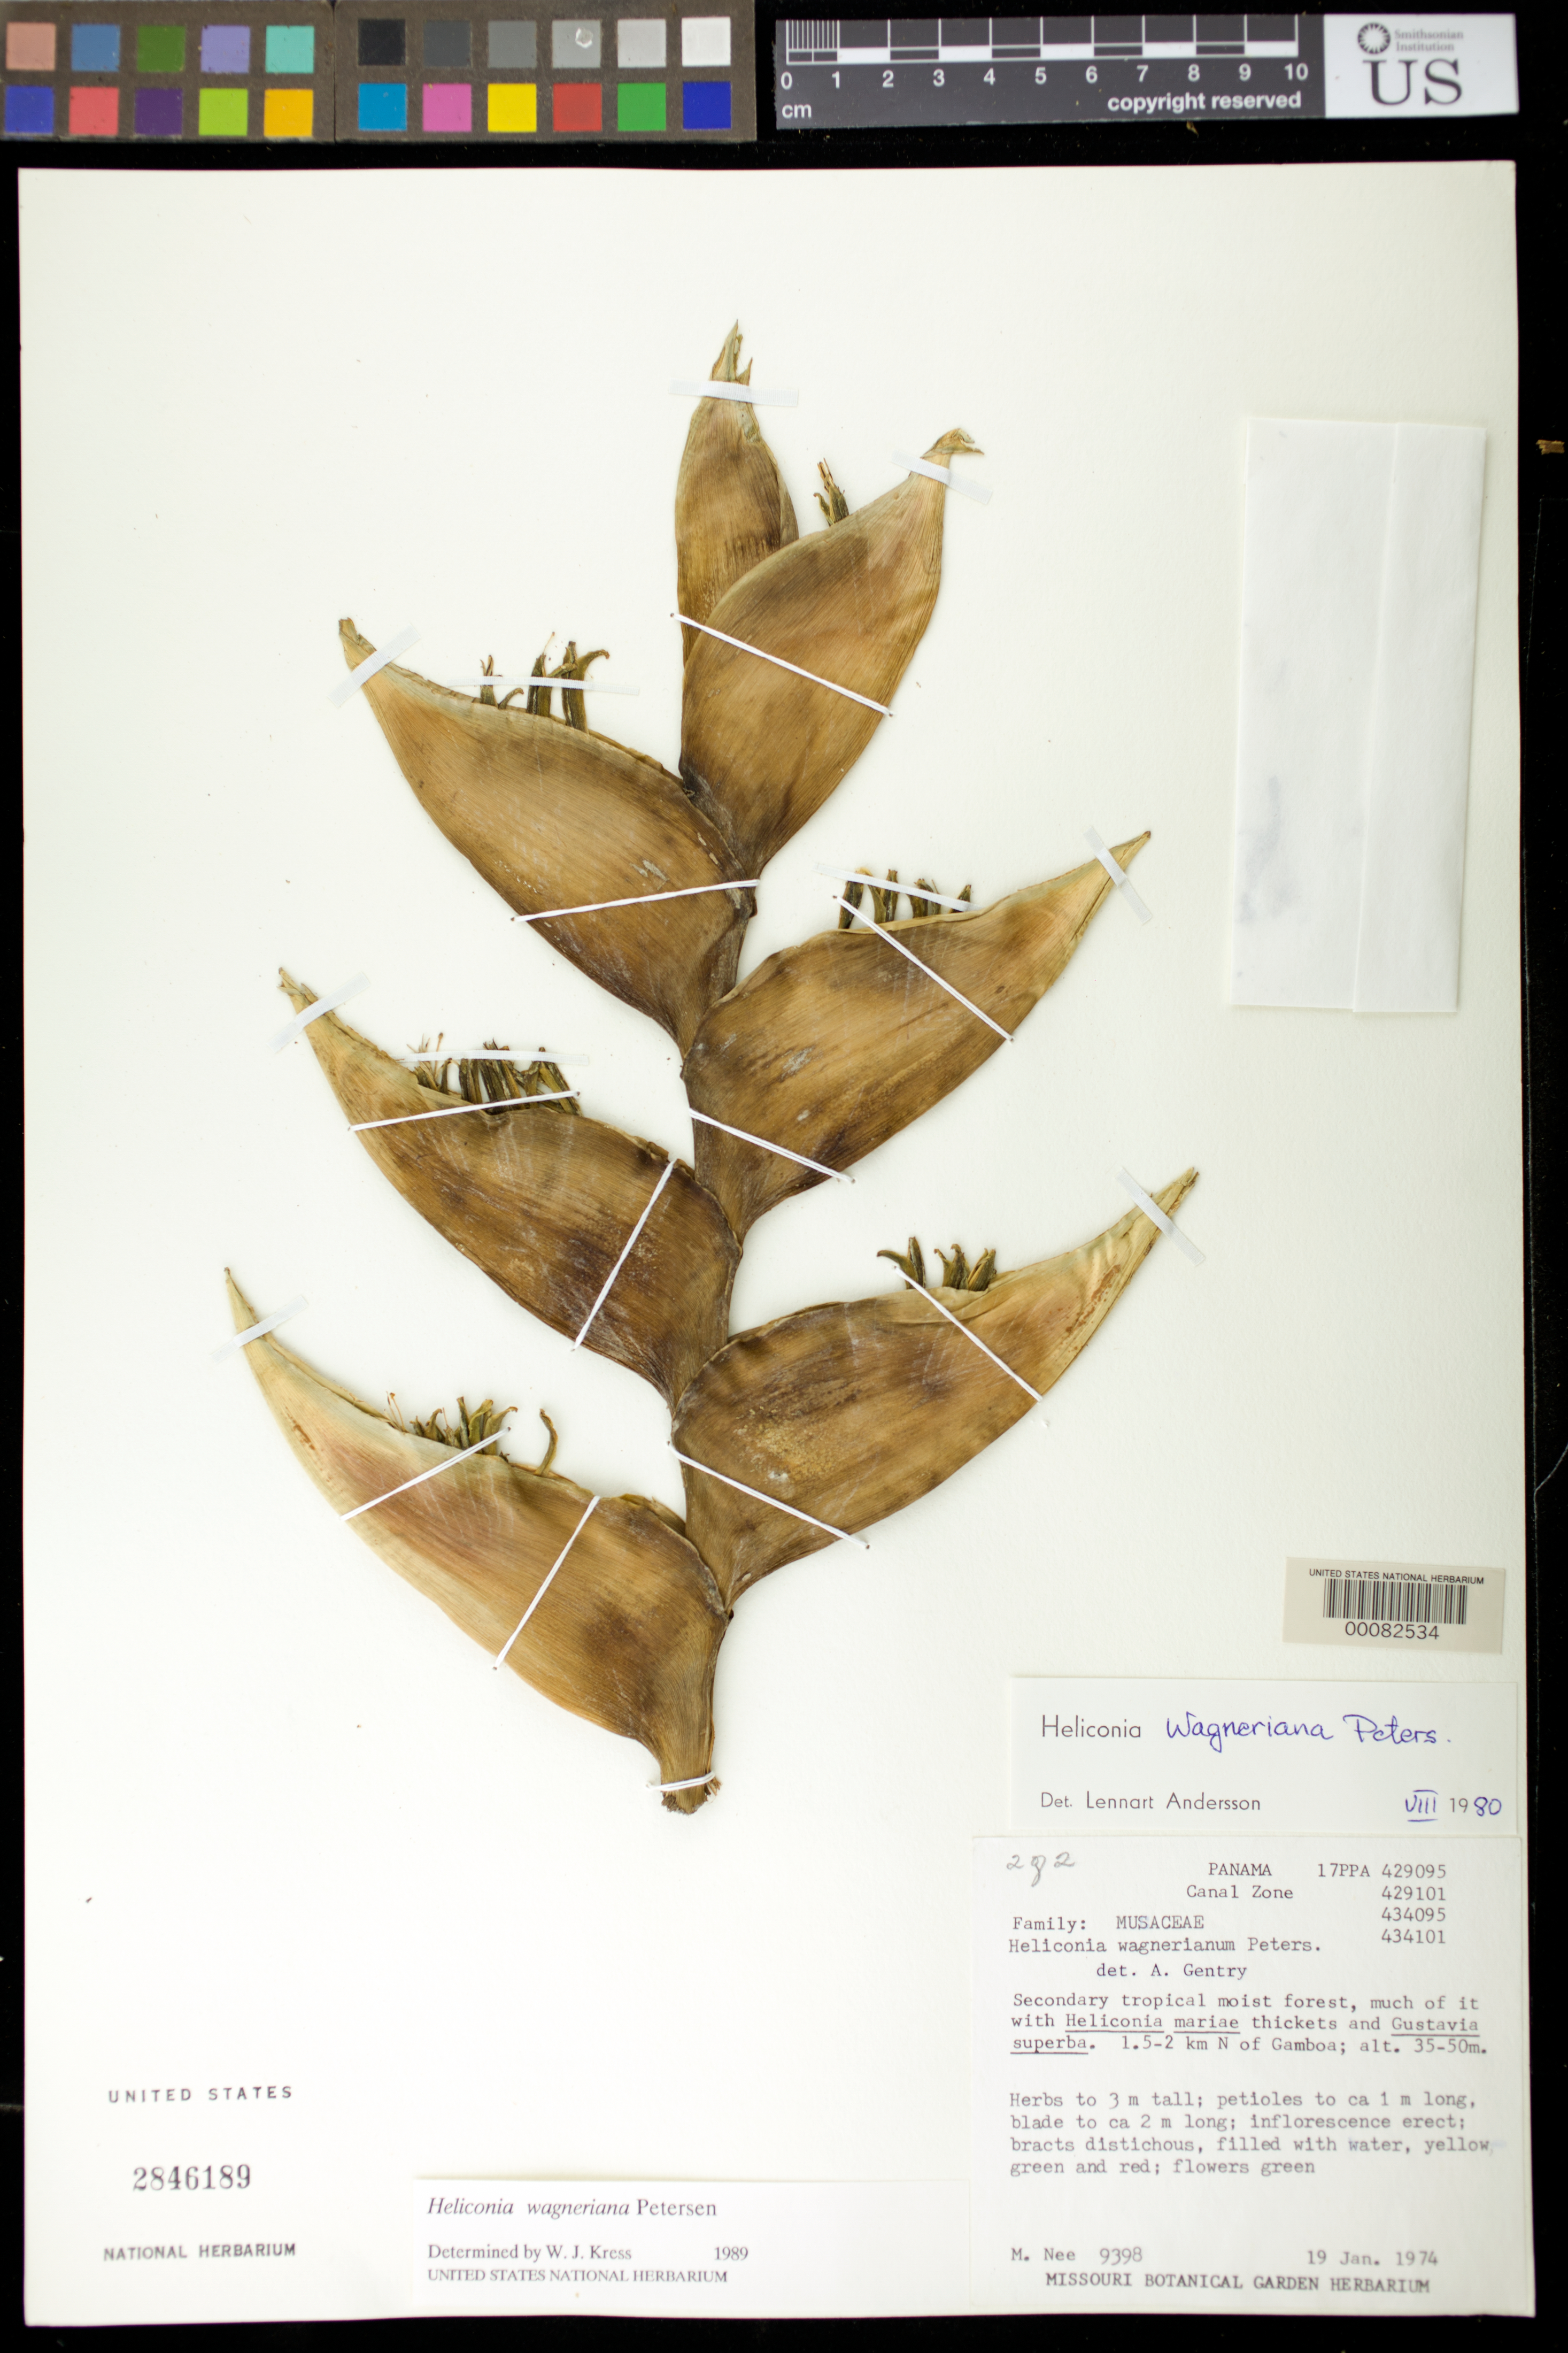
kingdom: Plantae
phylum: Tracheophyta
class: Liliopsida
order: Zingiberales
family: Heliconiaceae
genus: Heliconia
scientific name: Heliconia wagneriana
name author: Petersen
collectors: M. Nee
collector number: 9398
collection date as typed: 19 Jan 1974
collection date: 1974-01-19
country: Panama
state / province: Colón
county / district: Canal Zone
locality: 1.5-2 km N of Gamboa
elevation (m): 35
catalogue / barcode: US 2846189